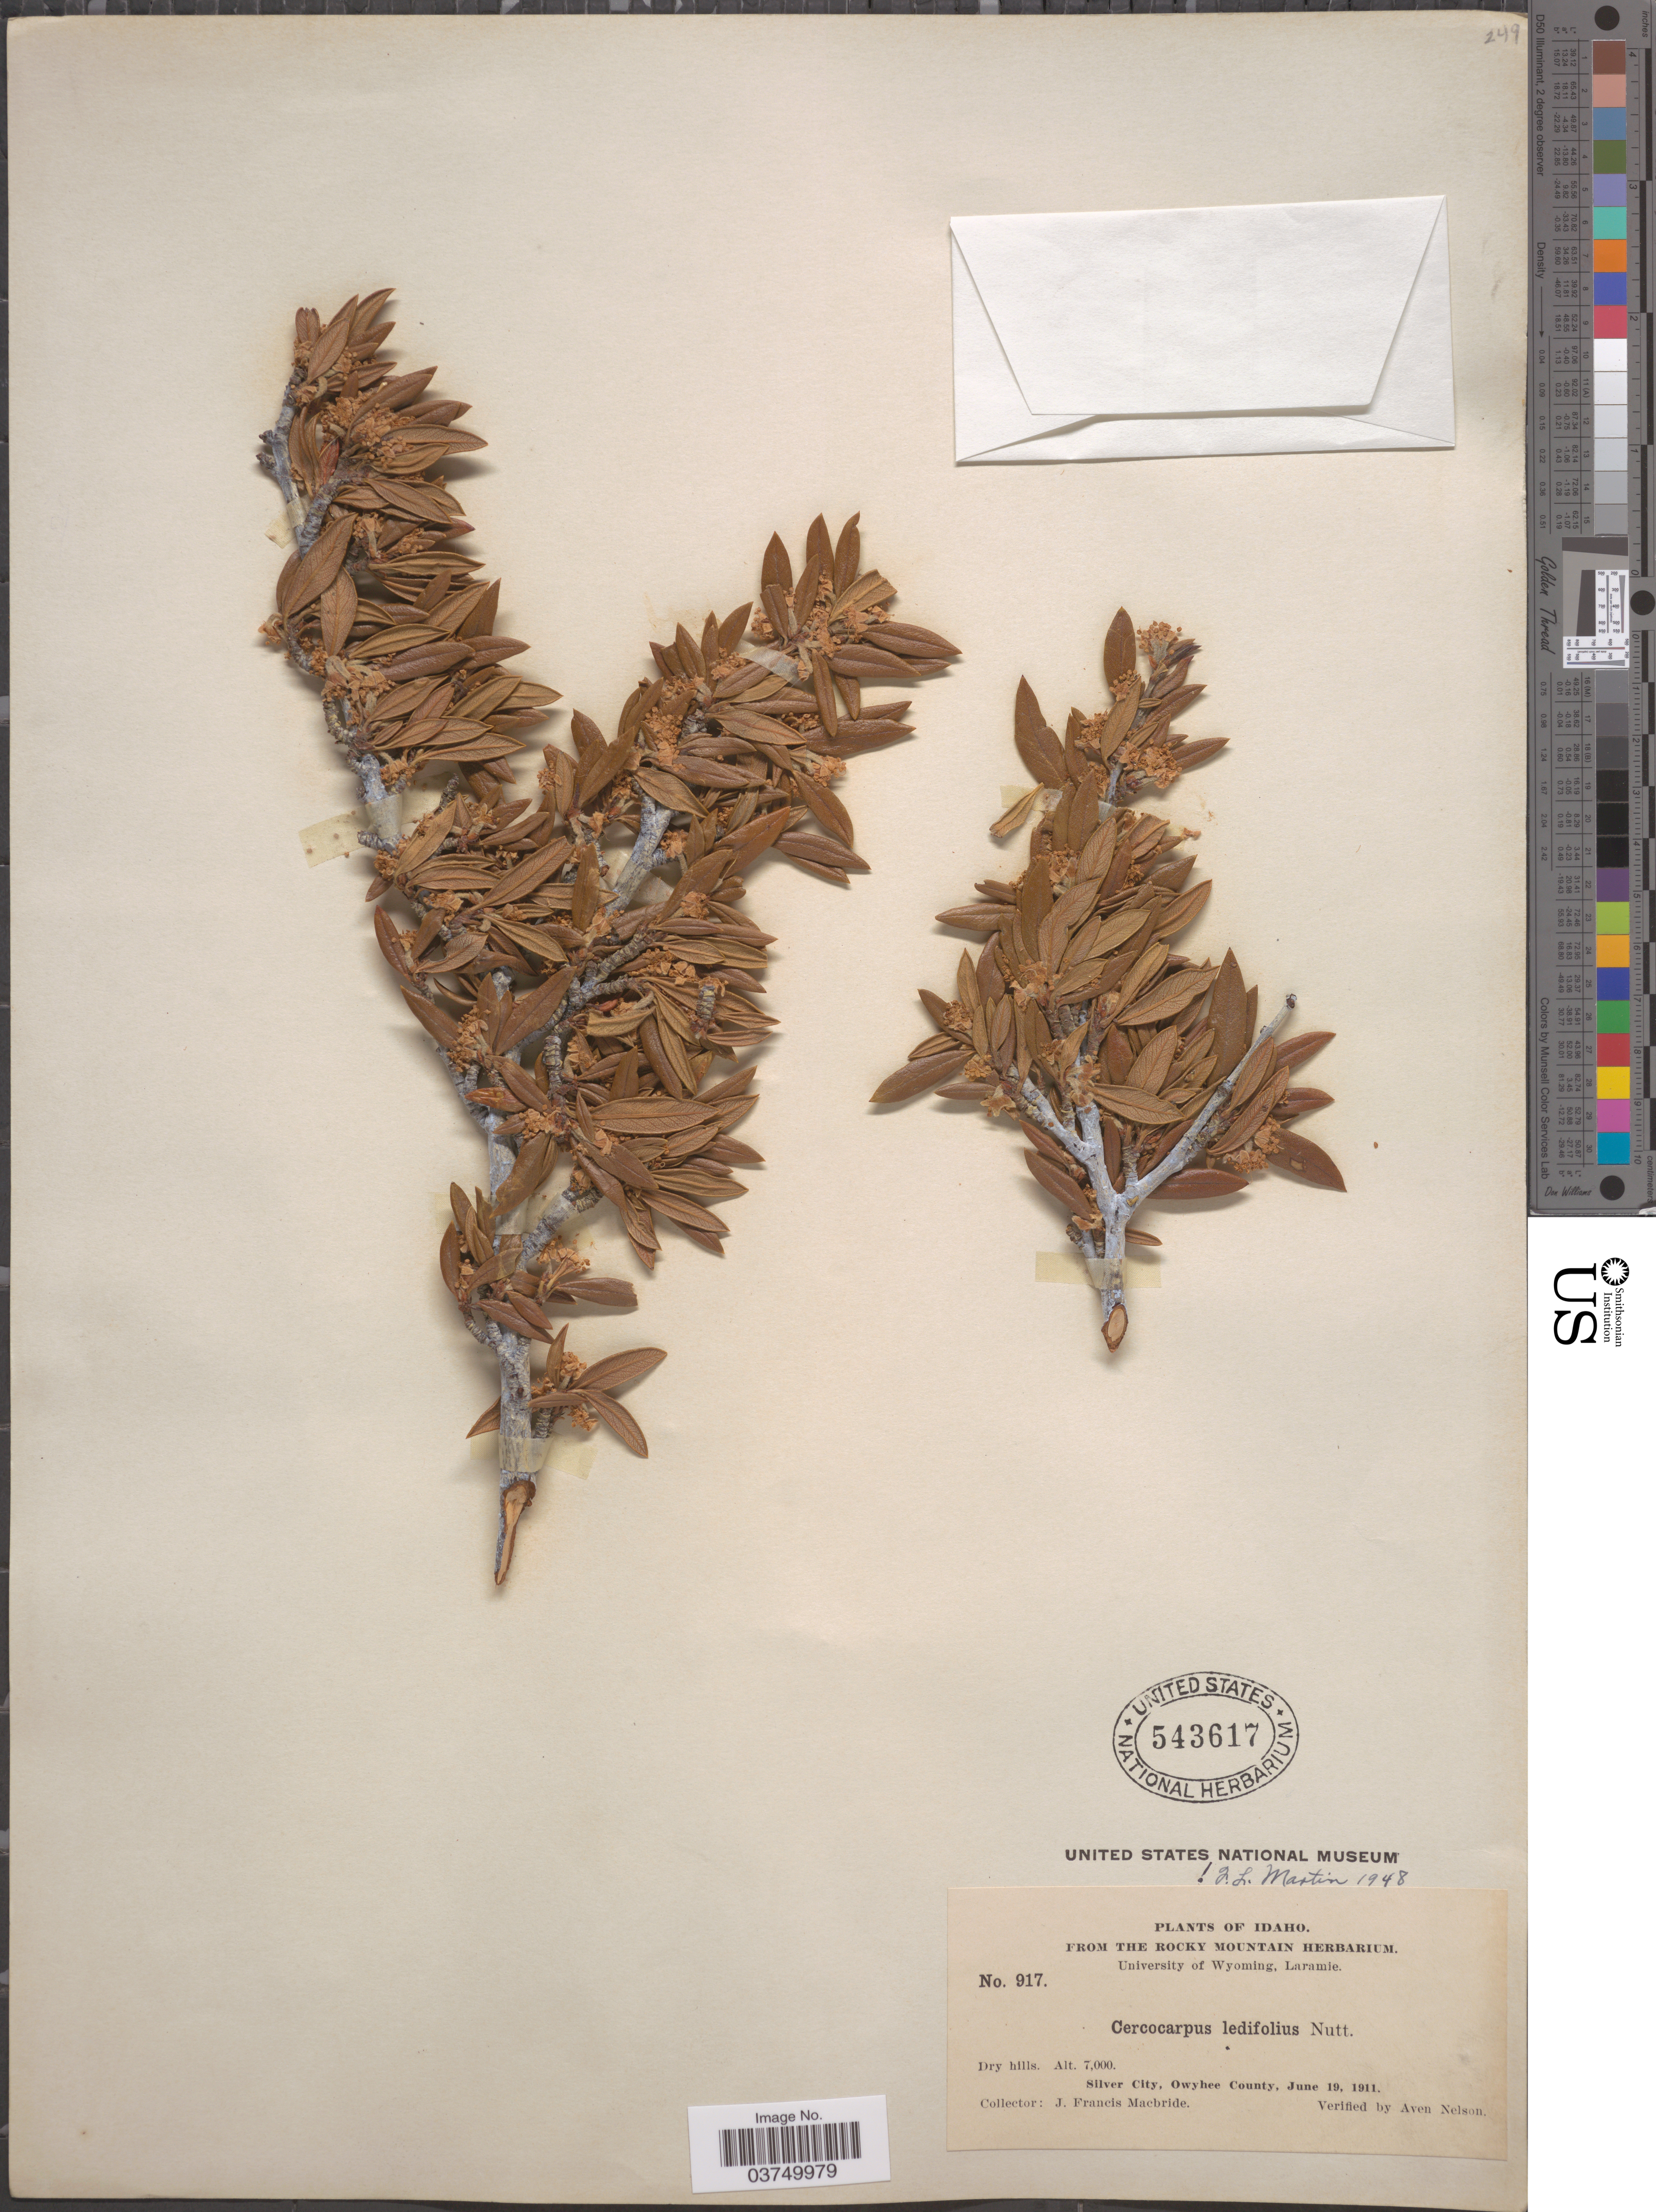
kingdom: Plantae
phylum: Tracheophyta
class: Magnoliopsida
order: Rosales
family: Rosaceae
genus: Cercocarpus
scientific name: Cercocarpus ledifolius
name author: Nutt.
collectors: J. F. Macbride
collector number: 917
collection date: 1911-06-19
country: United States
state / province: Idaho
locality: Silver City, Owyhee County.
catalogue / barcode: US 543617